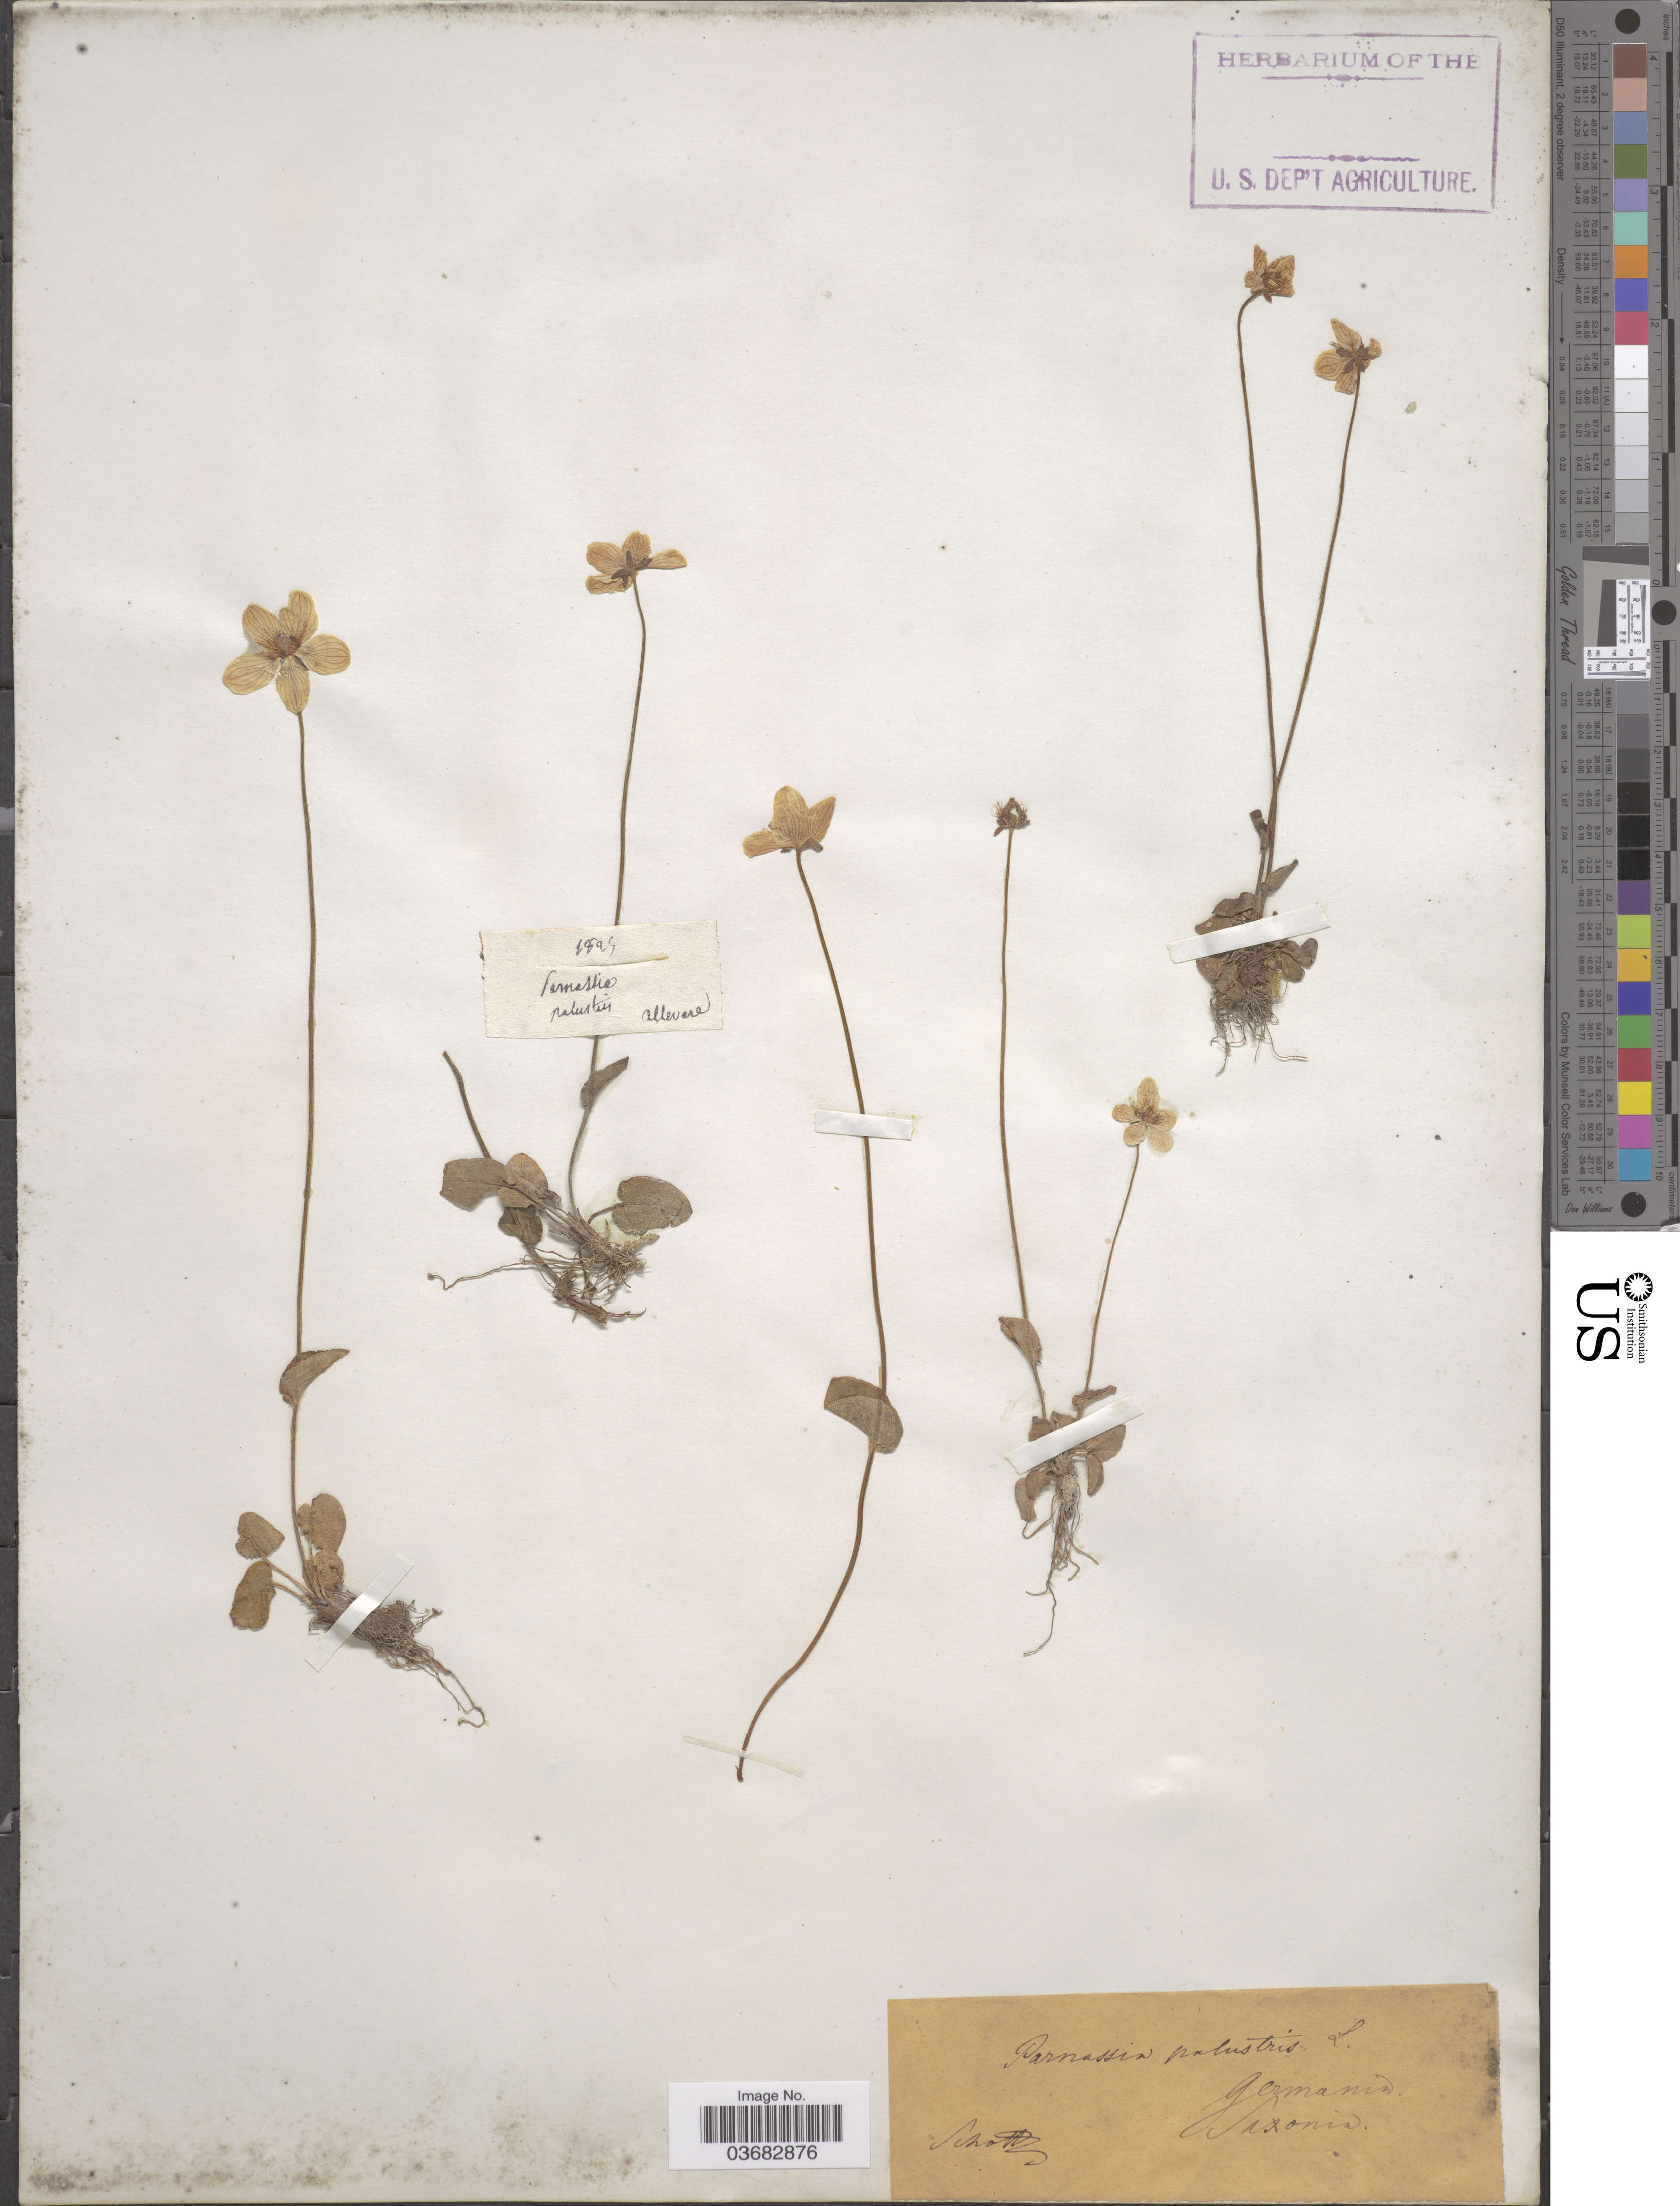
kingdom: Plantae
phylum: Tracheophyta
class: Magnoliopsida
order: Celastrales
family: Parnassiaceae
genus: Parnassia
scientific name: Parnassia palustris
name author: L.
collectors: Schott, --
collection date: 1895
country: Germany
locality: Germania. Saxonia.